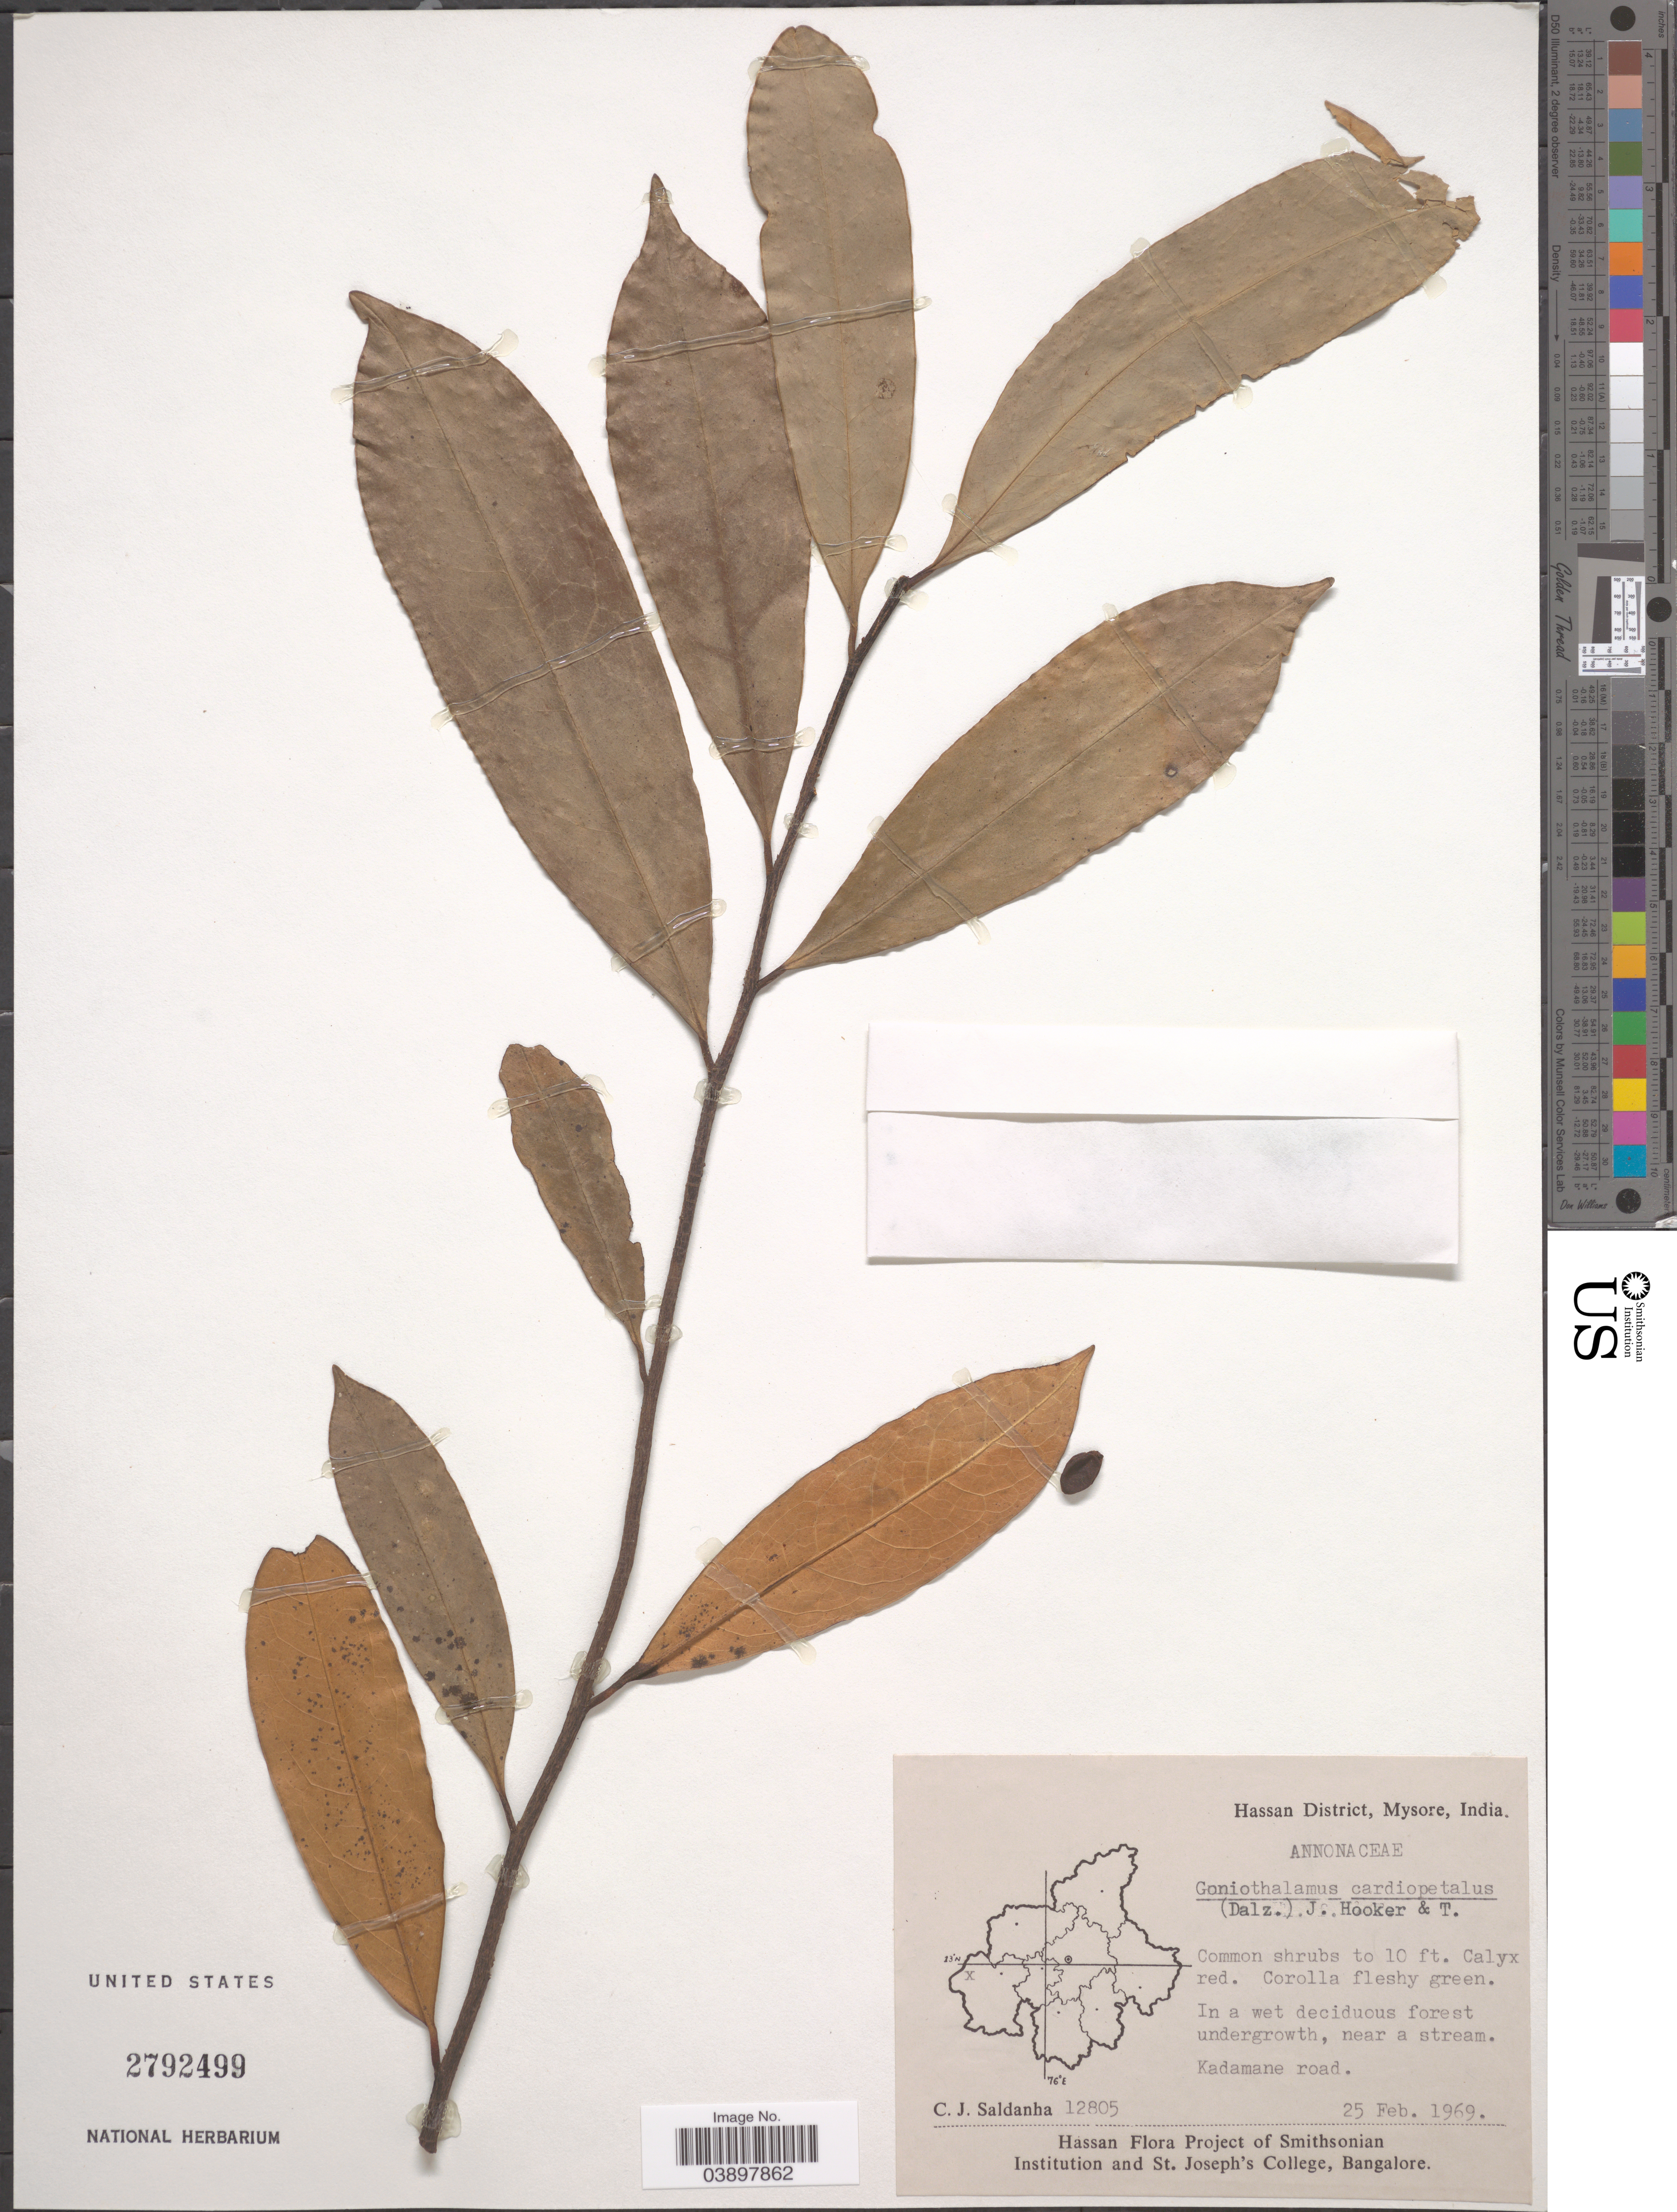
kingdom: Plantae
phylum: Tracheophyta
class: Magnoliopsida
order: Magnoliales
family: Annonaceae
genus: Goniothalamus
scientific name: Goniothalamus cardiopetalus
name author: Hook. f. & Thomson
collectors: C. J. Saldanha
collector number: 12805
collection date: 1969-02-25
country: India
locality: Hassan District, Mysore. Kadamane road.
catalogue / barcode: US 2792499